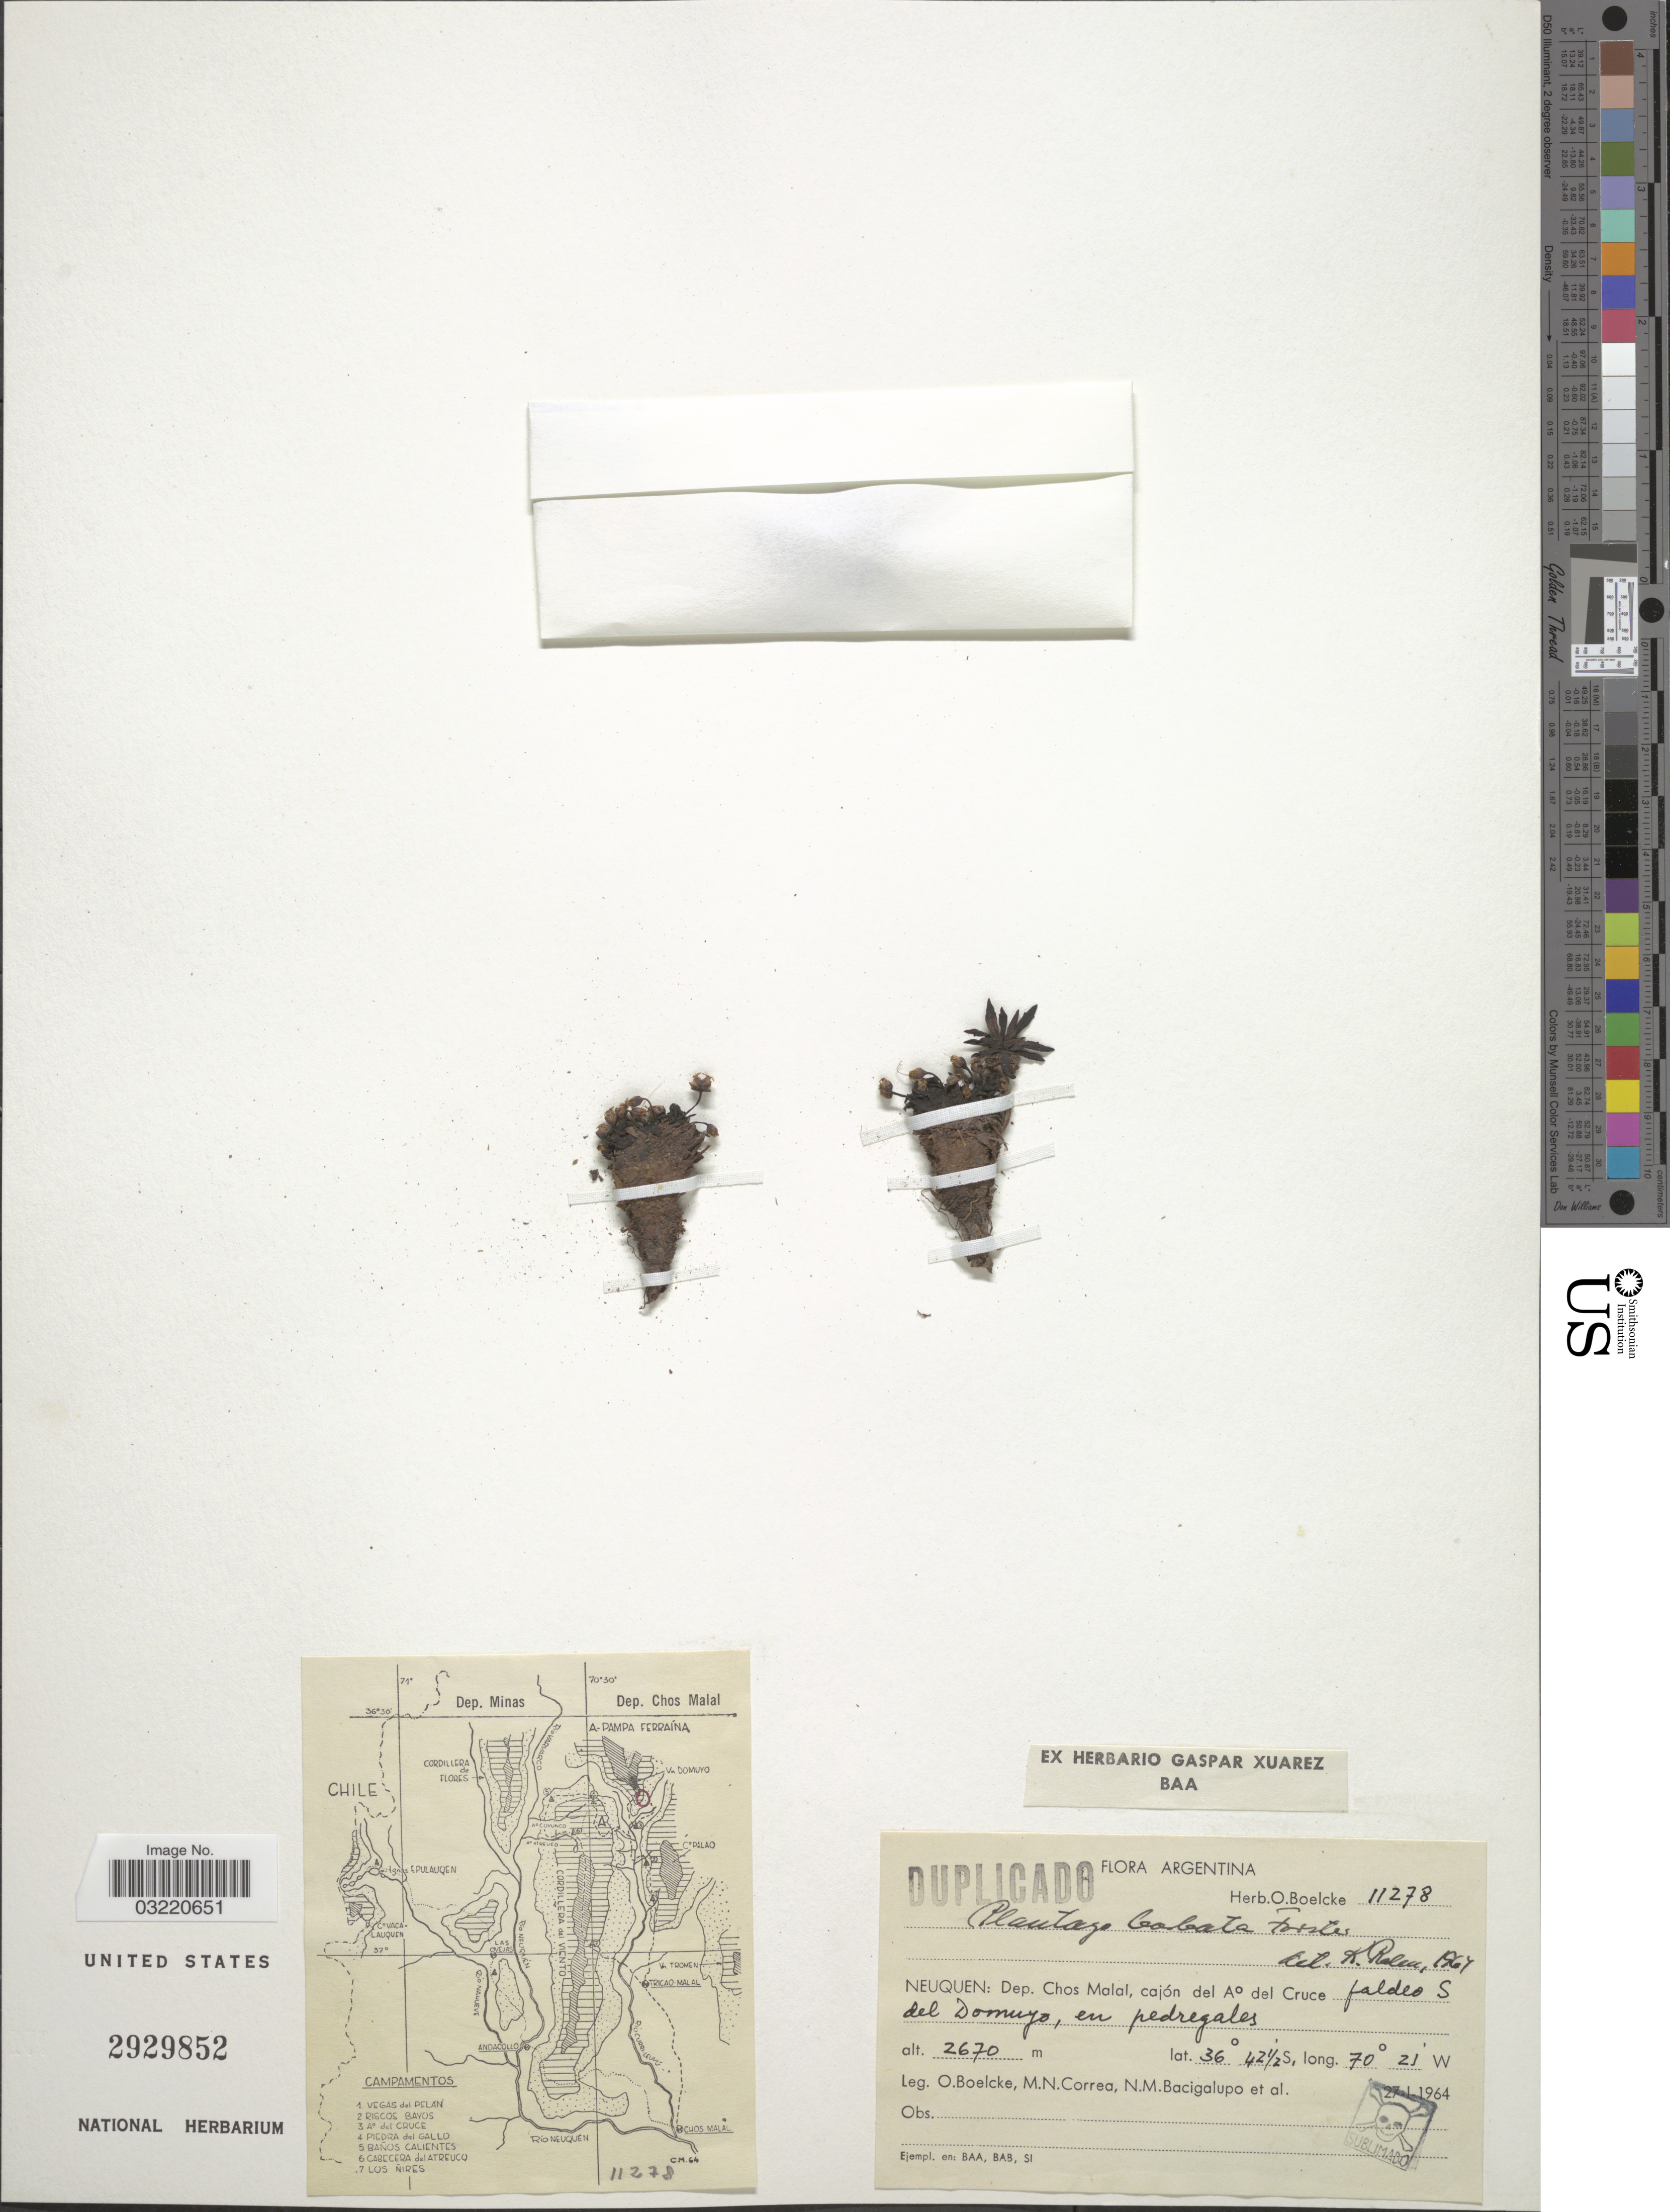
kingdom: Plantae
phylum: Tracheophyta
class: Magnoliopsida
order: Lamiales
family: Plantaginaceae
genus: Plantago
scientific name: Plantago barbata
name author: G. Forst.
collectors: O. Boelcke, M. N. Correa, N. M. Bacigalupo & et al.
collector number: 11278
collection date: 1964-01-27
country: Argentina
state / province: Neuquen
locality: Dep. Chos Malal, cajón de A° del Cruce faldeo S del Domuyo, en pedregales.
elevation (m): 2670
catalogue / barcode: US 2929852